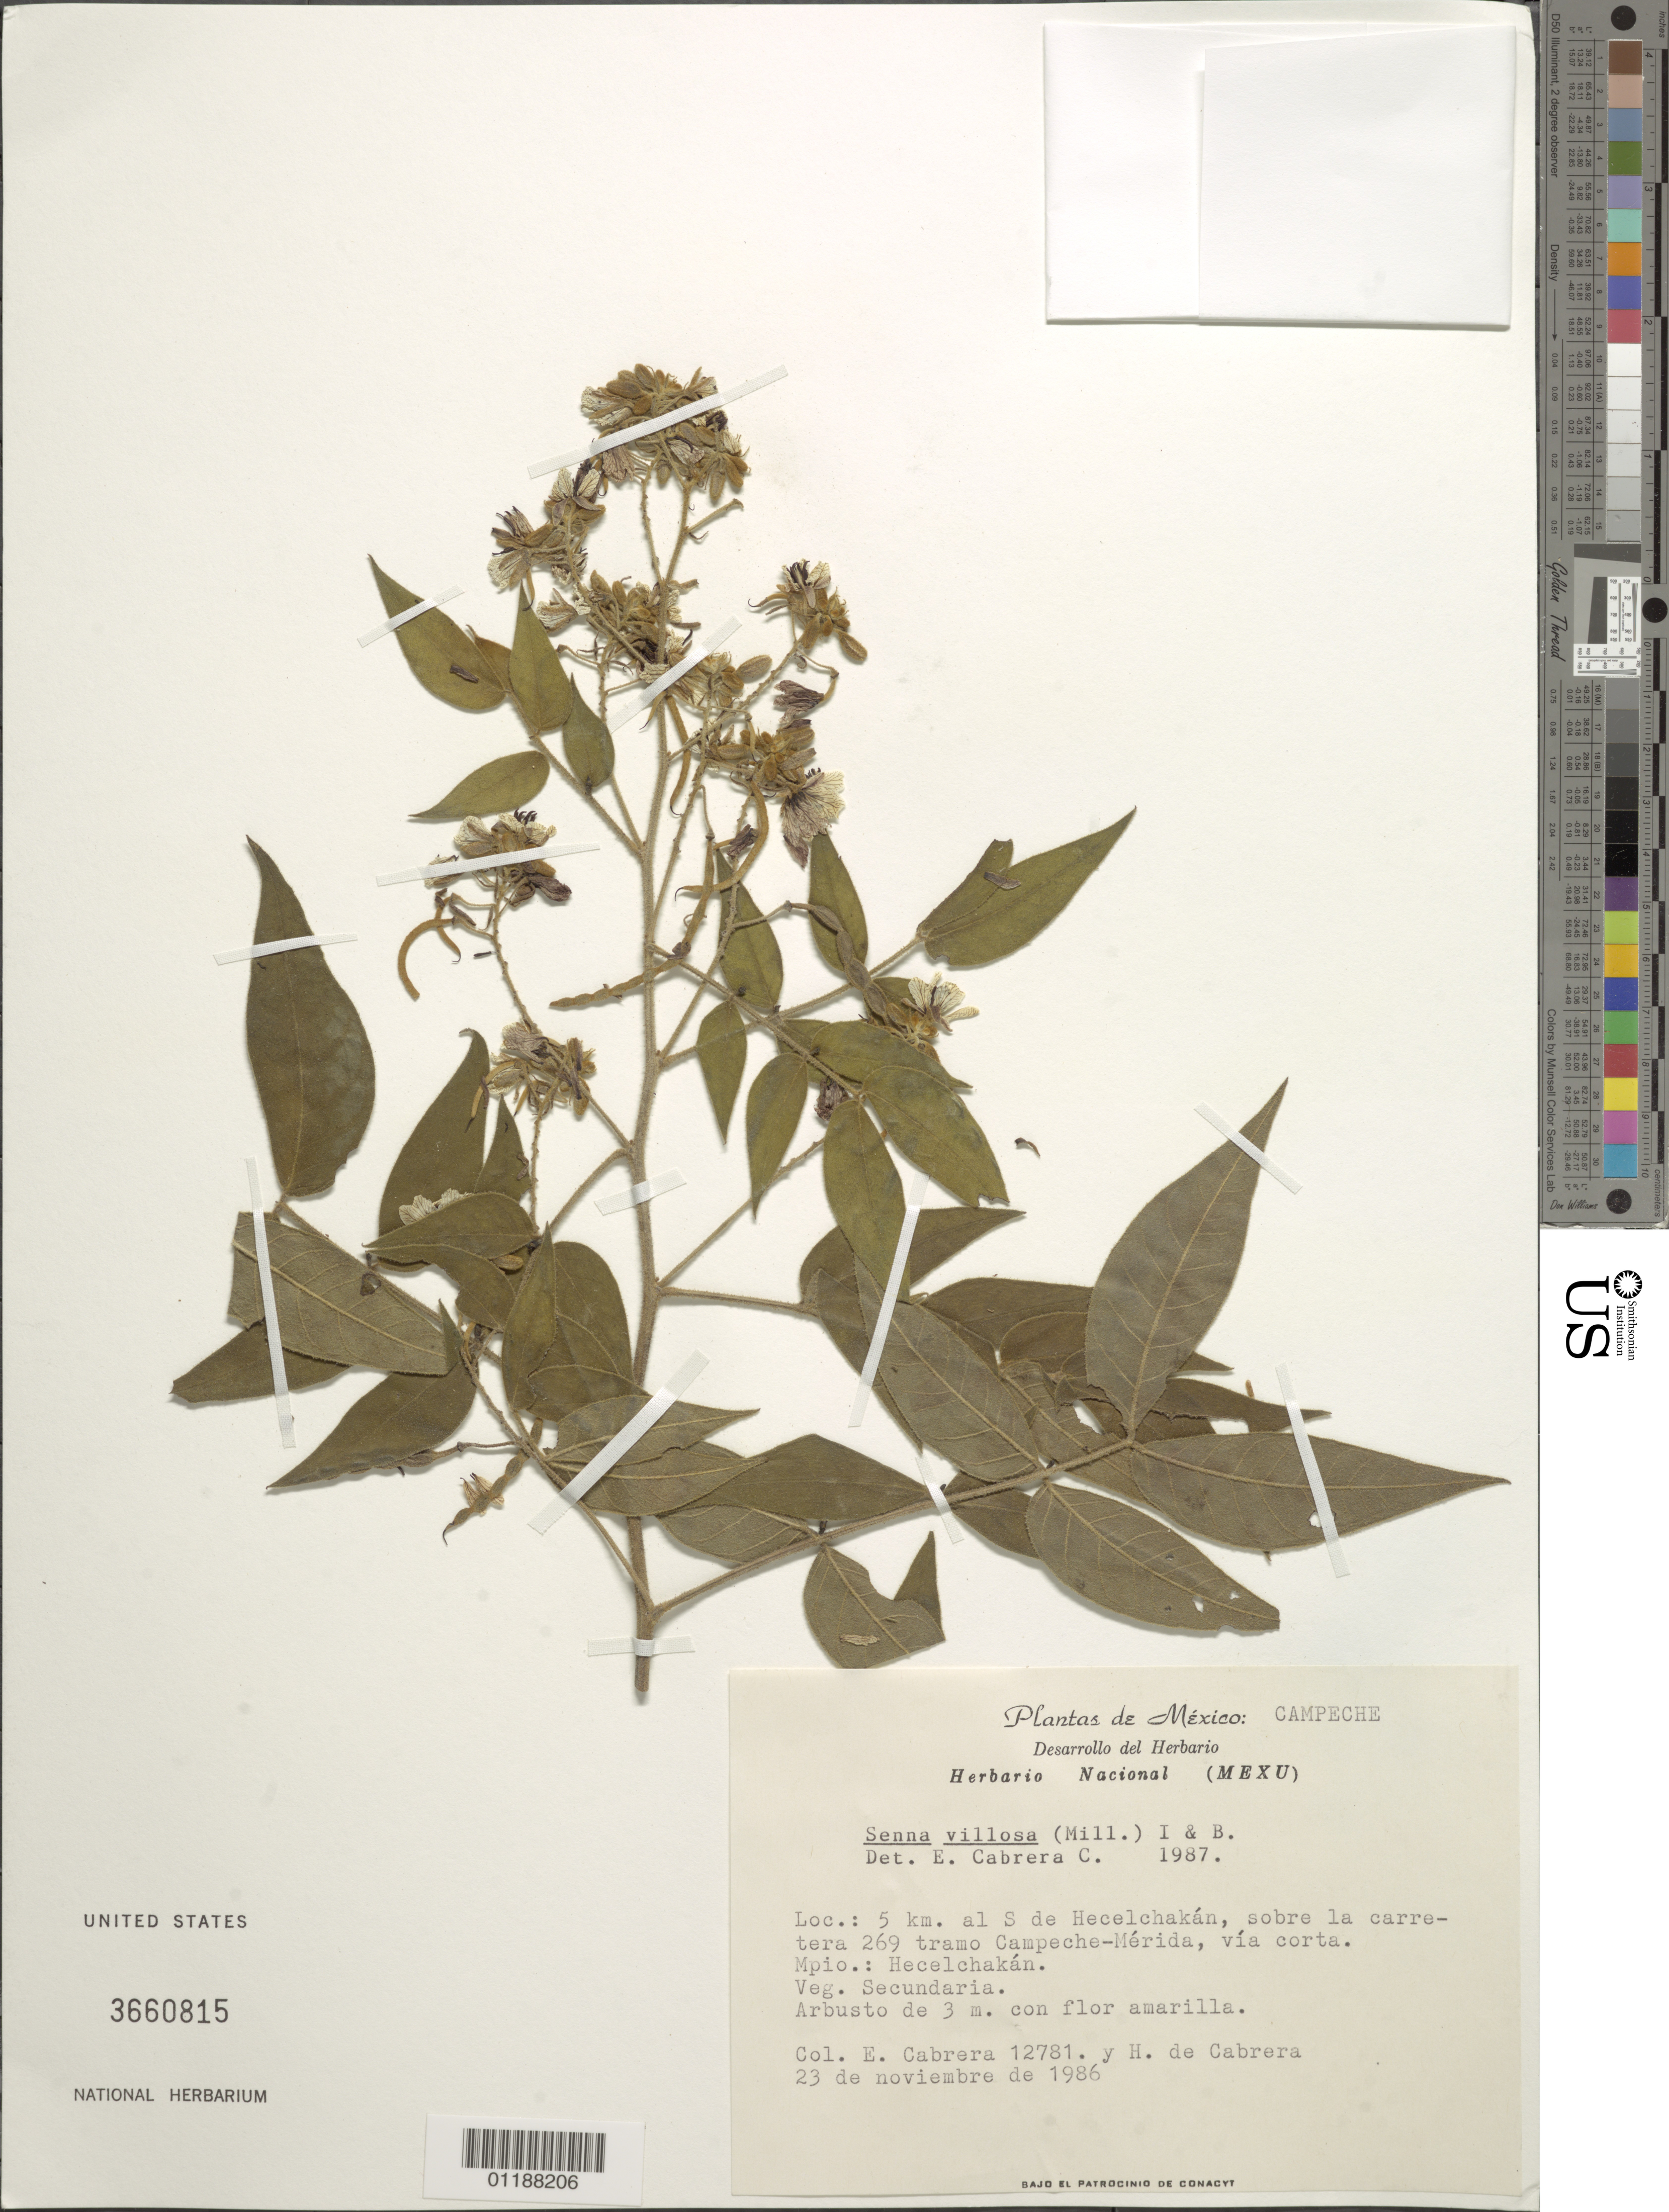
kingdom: Plantae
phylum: Tracheophyta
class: Magnoliopsida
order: Fabales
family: Fabaceae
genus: Senna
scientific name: Senna villosa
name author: (Mill.) H.S. Irwin & Barneby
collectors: E. Cabrera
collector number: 12781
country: Mexico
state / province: Campeche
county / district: Hecelchakan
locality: S de Hecelchakan, sobre la carretera 269 tramo Campeche-Merida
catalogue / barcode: US 3660815